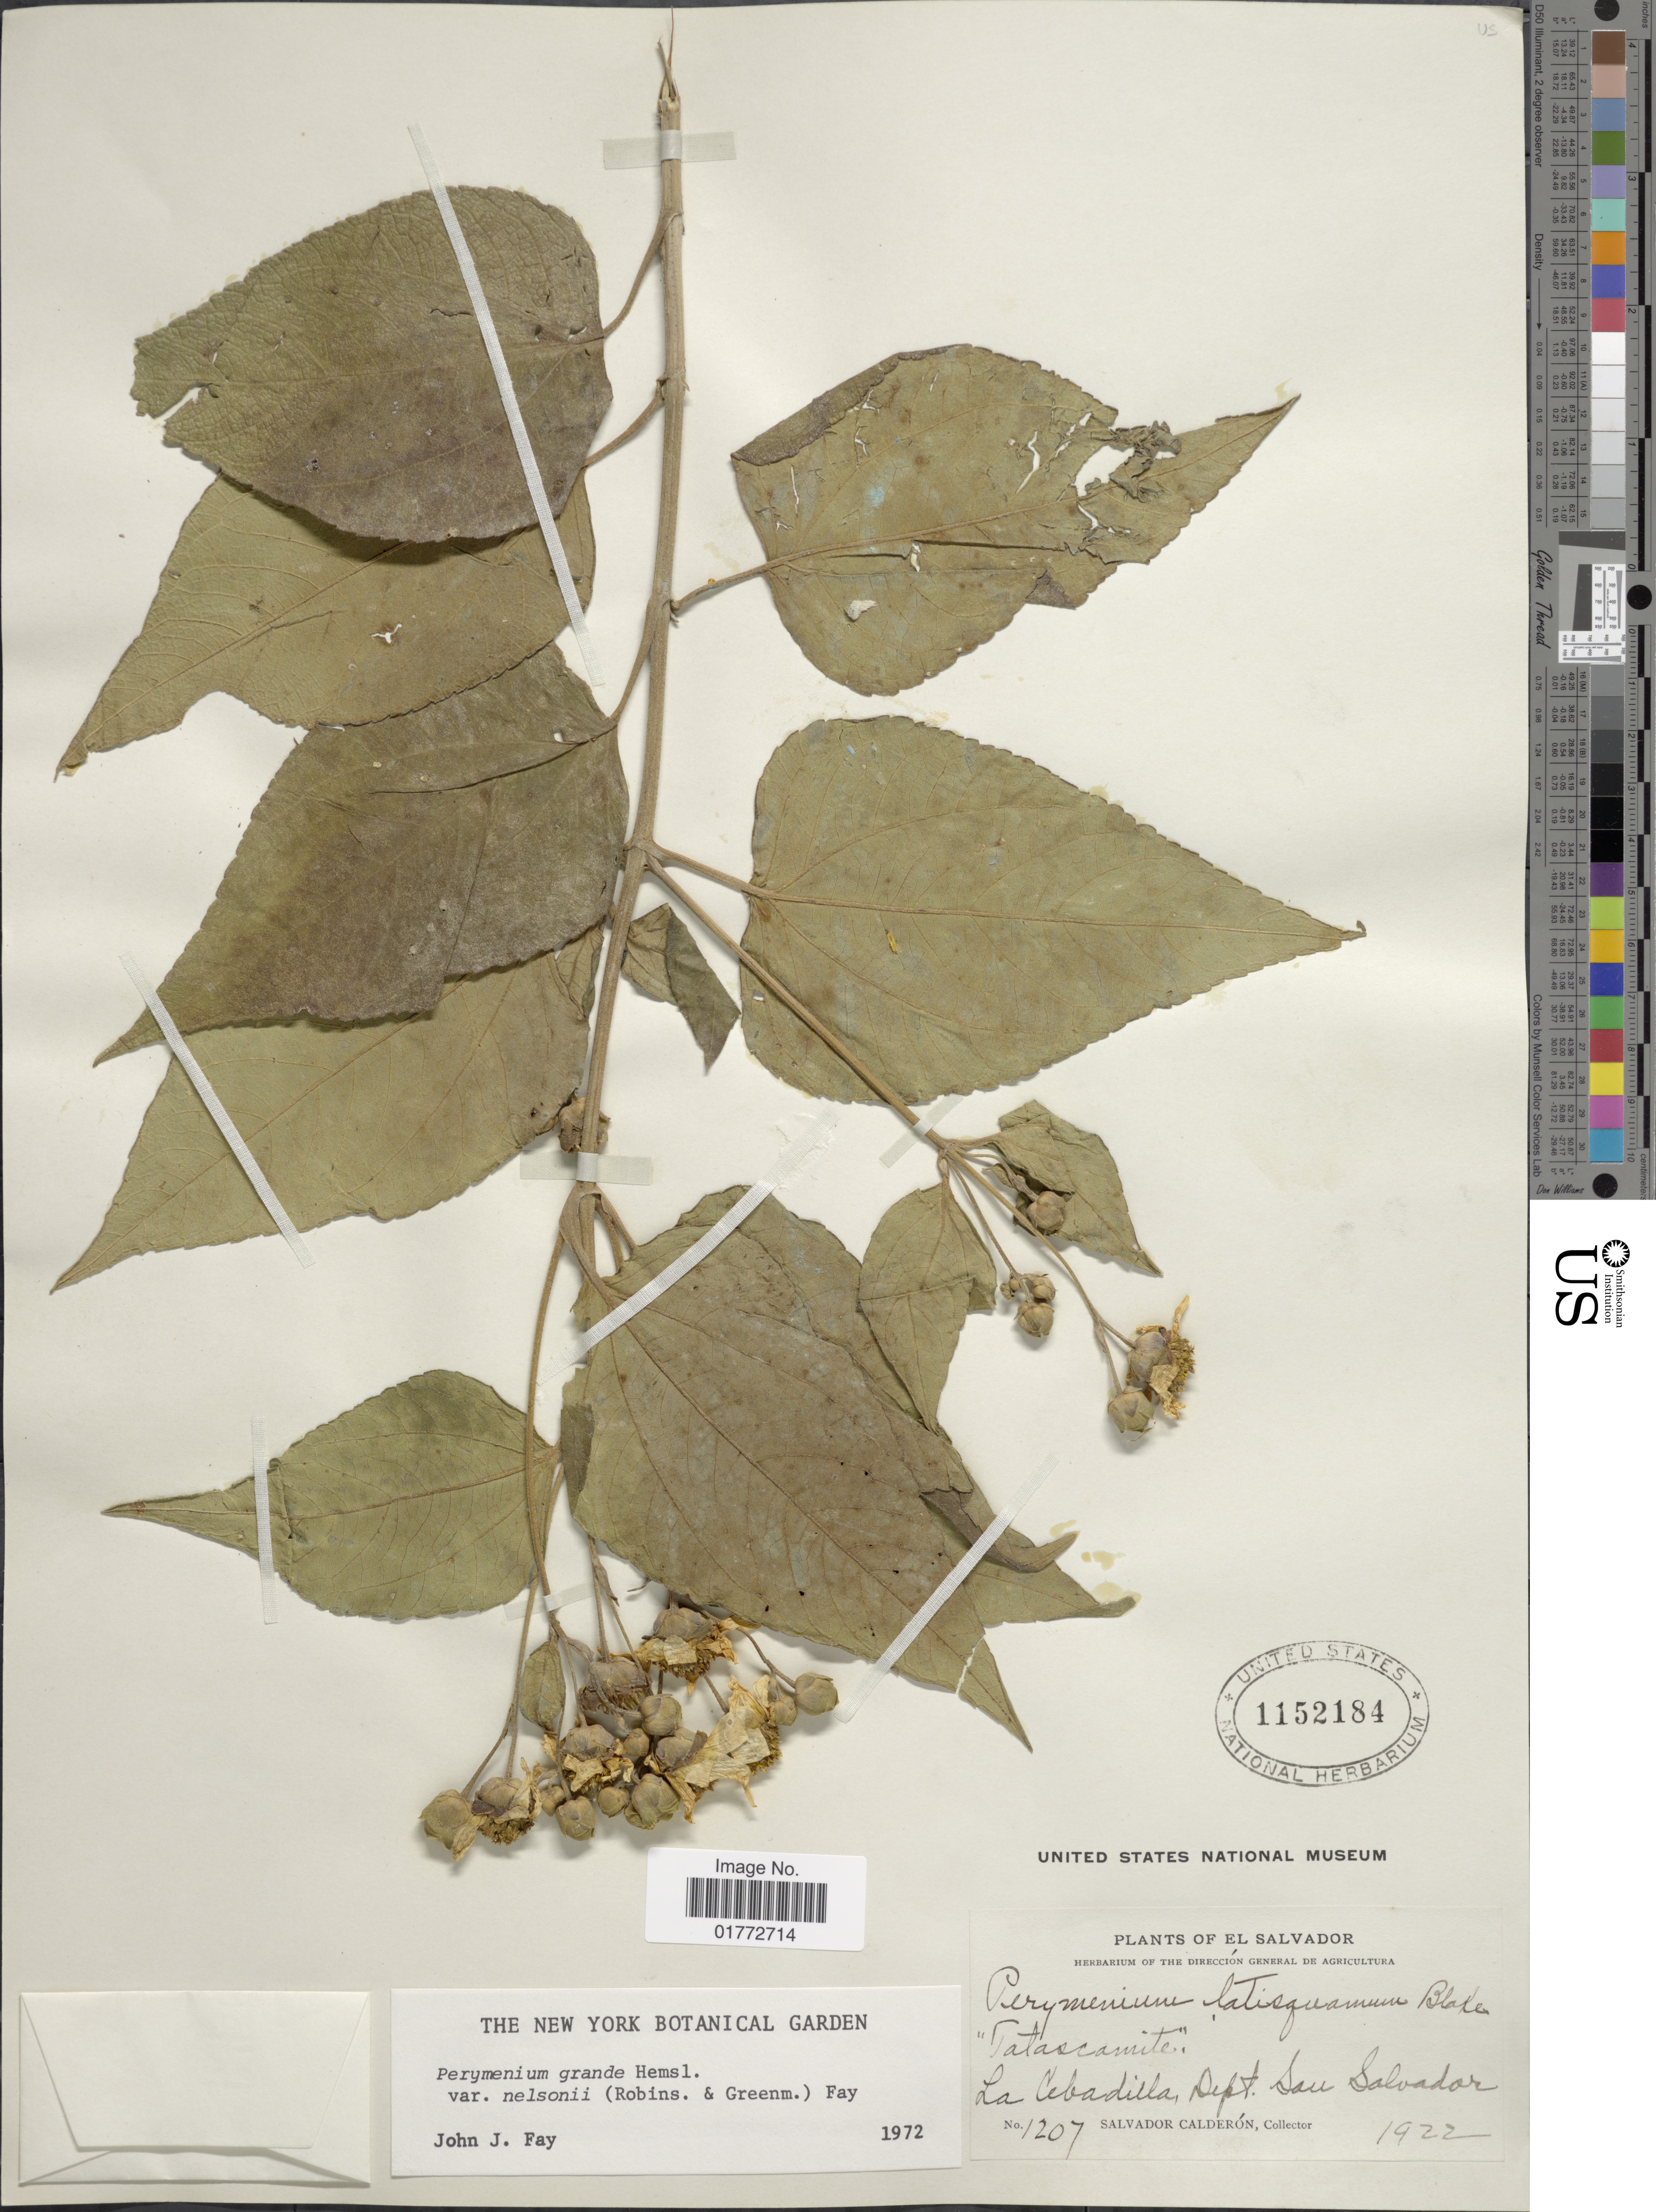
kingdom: Plantae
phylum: Tracheophyta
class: Magnoliopsida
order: Asterales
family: Asteraceae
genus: Perymenium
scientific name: Perymenium grande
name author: Hemsl.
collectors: S. Calderón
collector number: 1207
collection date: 1922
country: El Salvador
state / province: San Salvador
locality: La Cebadilla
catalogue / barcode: US 1152184